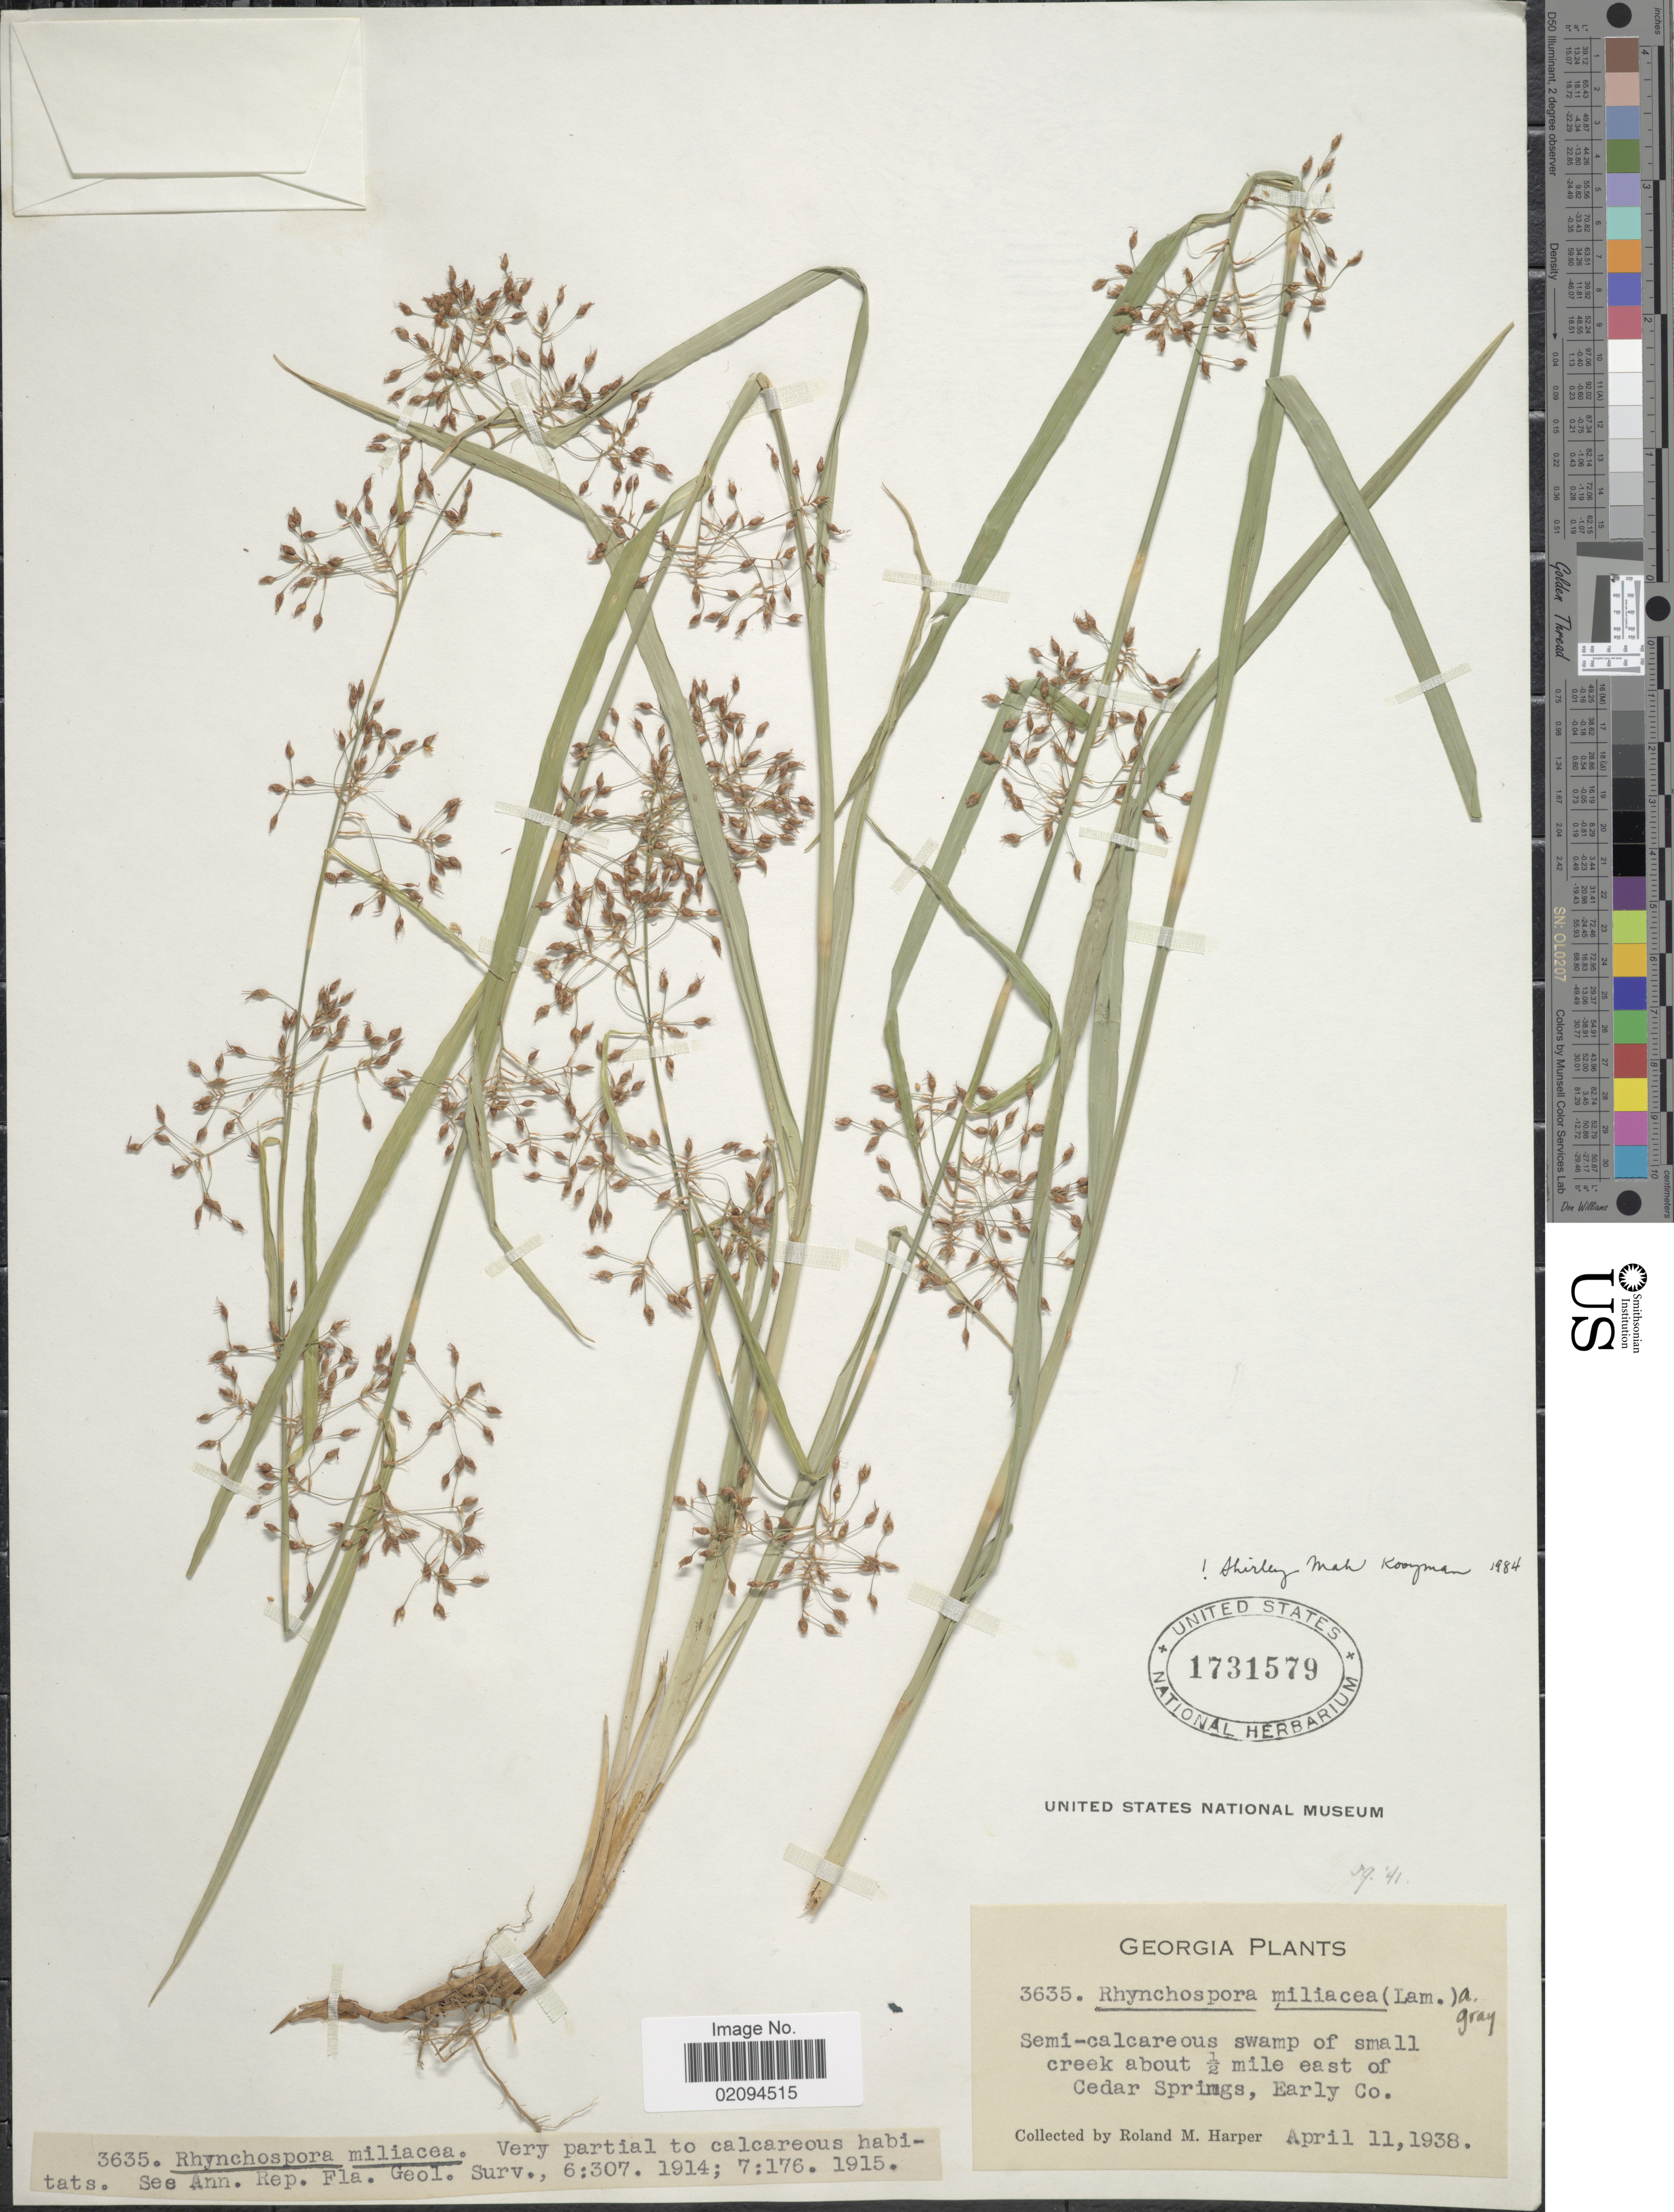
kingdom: Plantae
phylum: Tracheophyta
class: Liliopsida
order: Poales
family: Cyperaceae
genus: Rhynchospora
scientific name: Rhynchospora miliacea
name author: (Lam.) A. Gray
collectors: R. M. Harper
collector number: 3635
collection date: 1938-04-11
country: United States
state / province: Georgia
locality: Semi-calcareous swamp of small creek about ½ mile east of Cedar Springs, Early Co.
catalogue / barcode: US 1731579